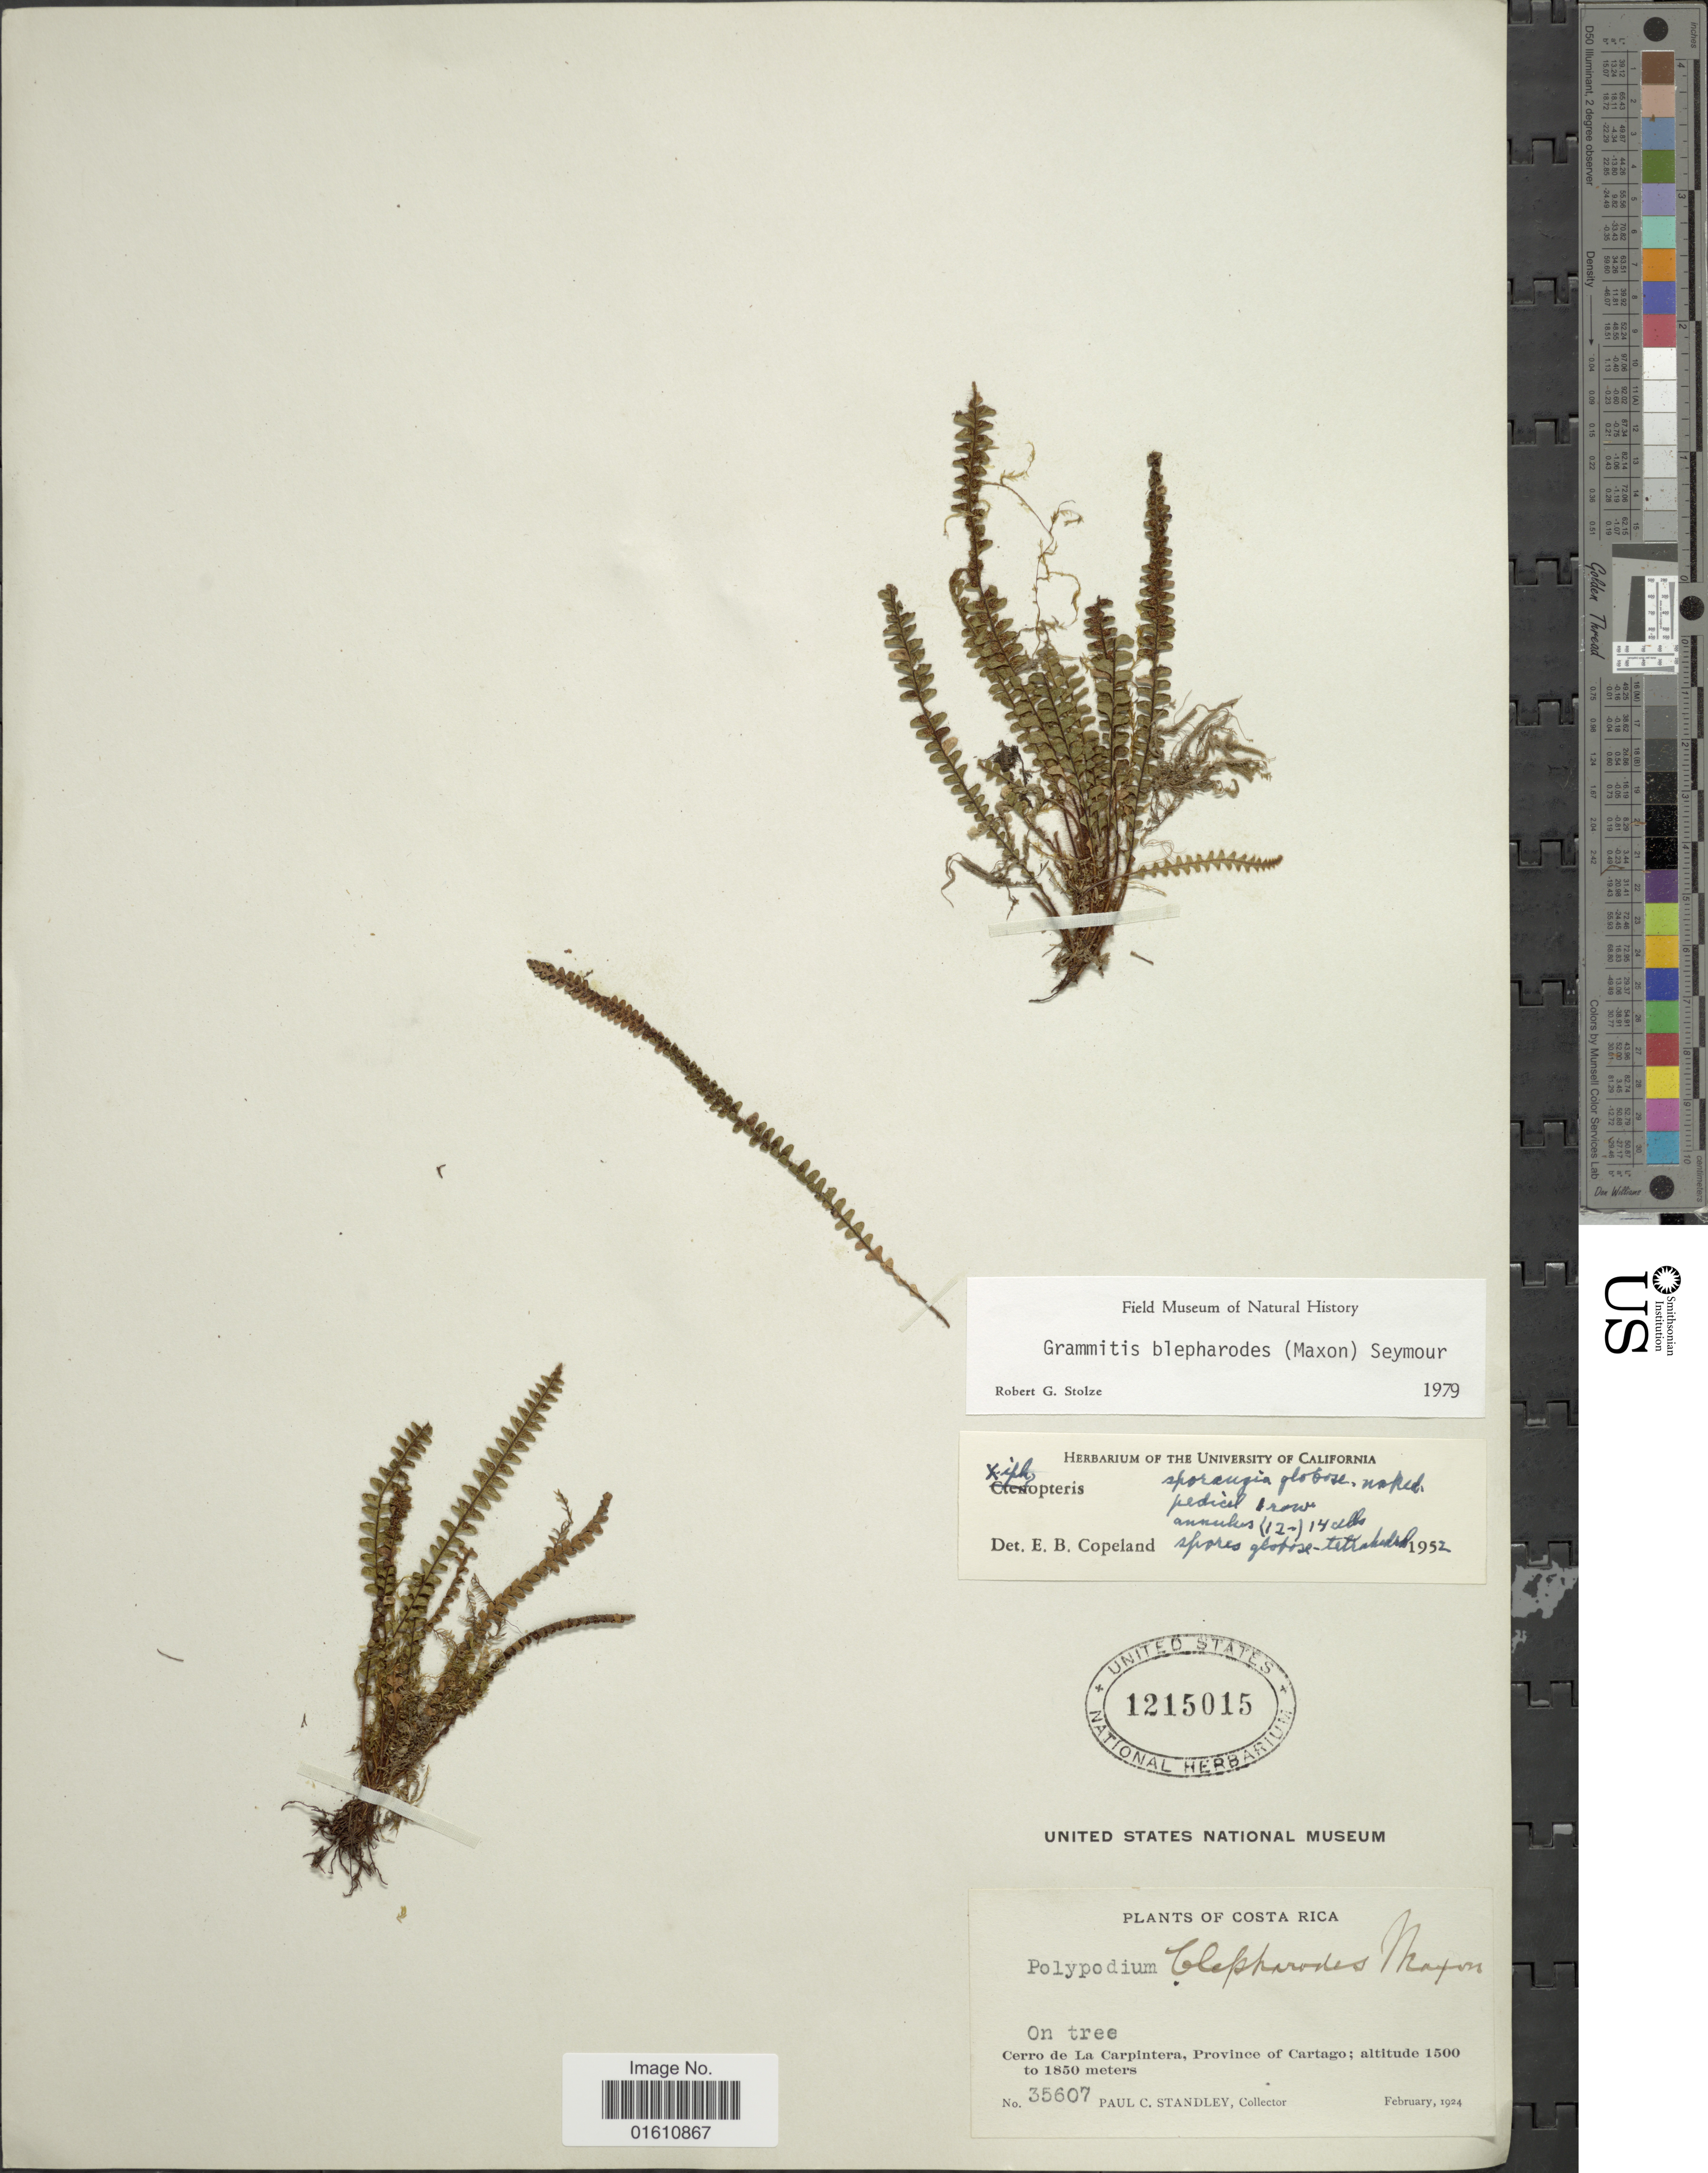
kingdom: Plantae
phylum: Tracheophyta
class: Polypodiopsida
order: Polypodiales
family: Polypodiaceae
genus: Moranopteris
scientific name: Moranopteris taenifolia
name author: (Jenman) R. Y. Hirai & J. Prado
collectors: P. C. Standley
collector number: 35607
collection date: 1924-02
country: Costa Rica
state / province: Cartago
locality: Cerro de La carpintera, Province of Cartago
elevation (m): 1500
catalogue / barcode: US 1215015